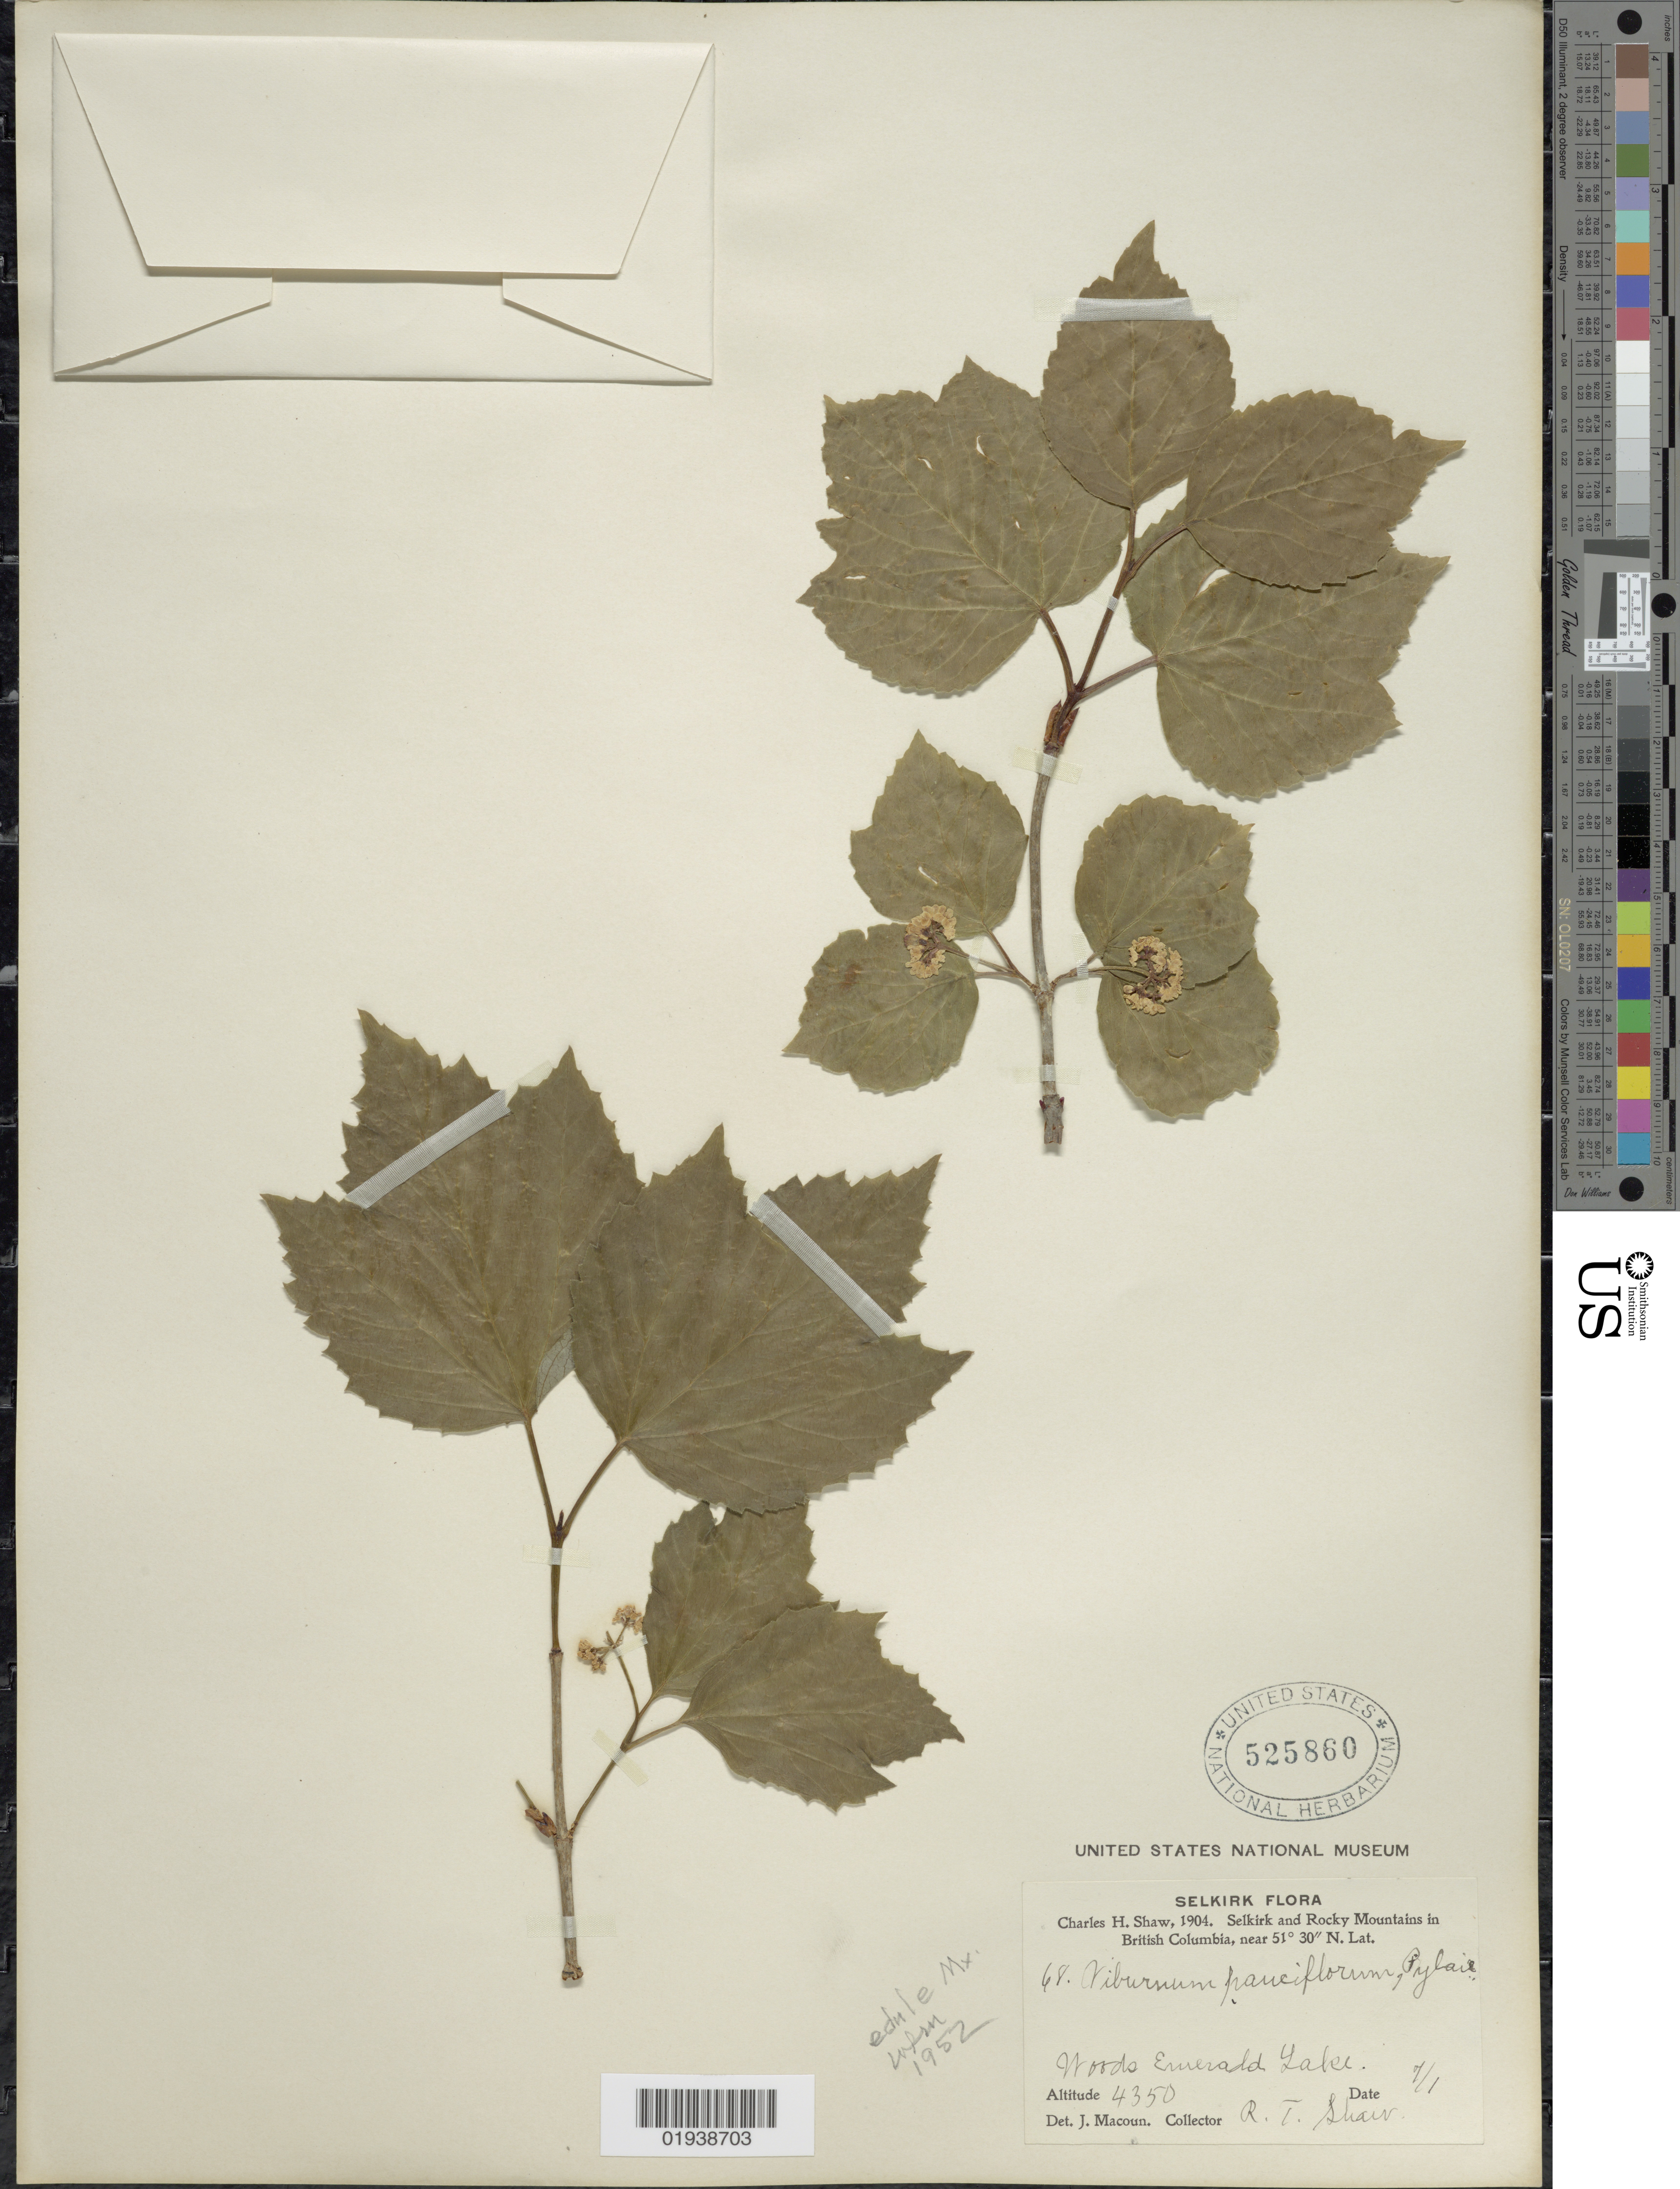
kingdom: Plantae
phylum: Tracheophyta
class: Magnoliopsida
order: Dipsacales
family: Viburnaceae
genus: Viburnum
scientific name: Viburnum edule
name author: (Michx.) Raf.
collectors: C. H. Shaw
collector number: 68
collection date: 1904-07-01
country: Canada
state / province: British Columbia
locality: Selkirk. Selkirk and Rocky Mountains. Woods Emerald Lake.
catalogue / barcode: US 525860